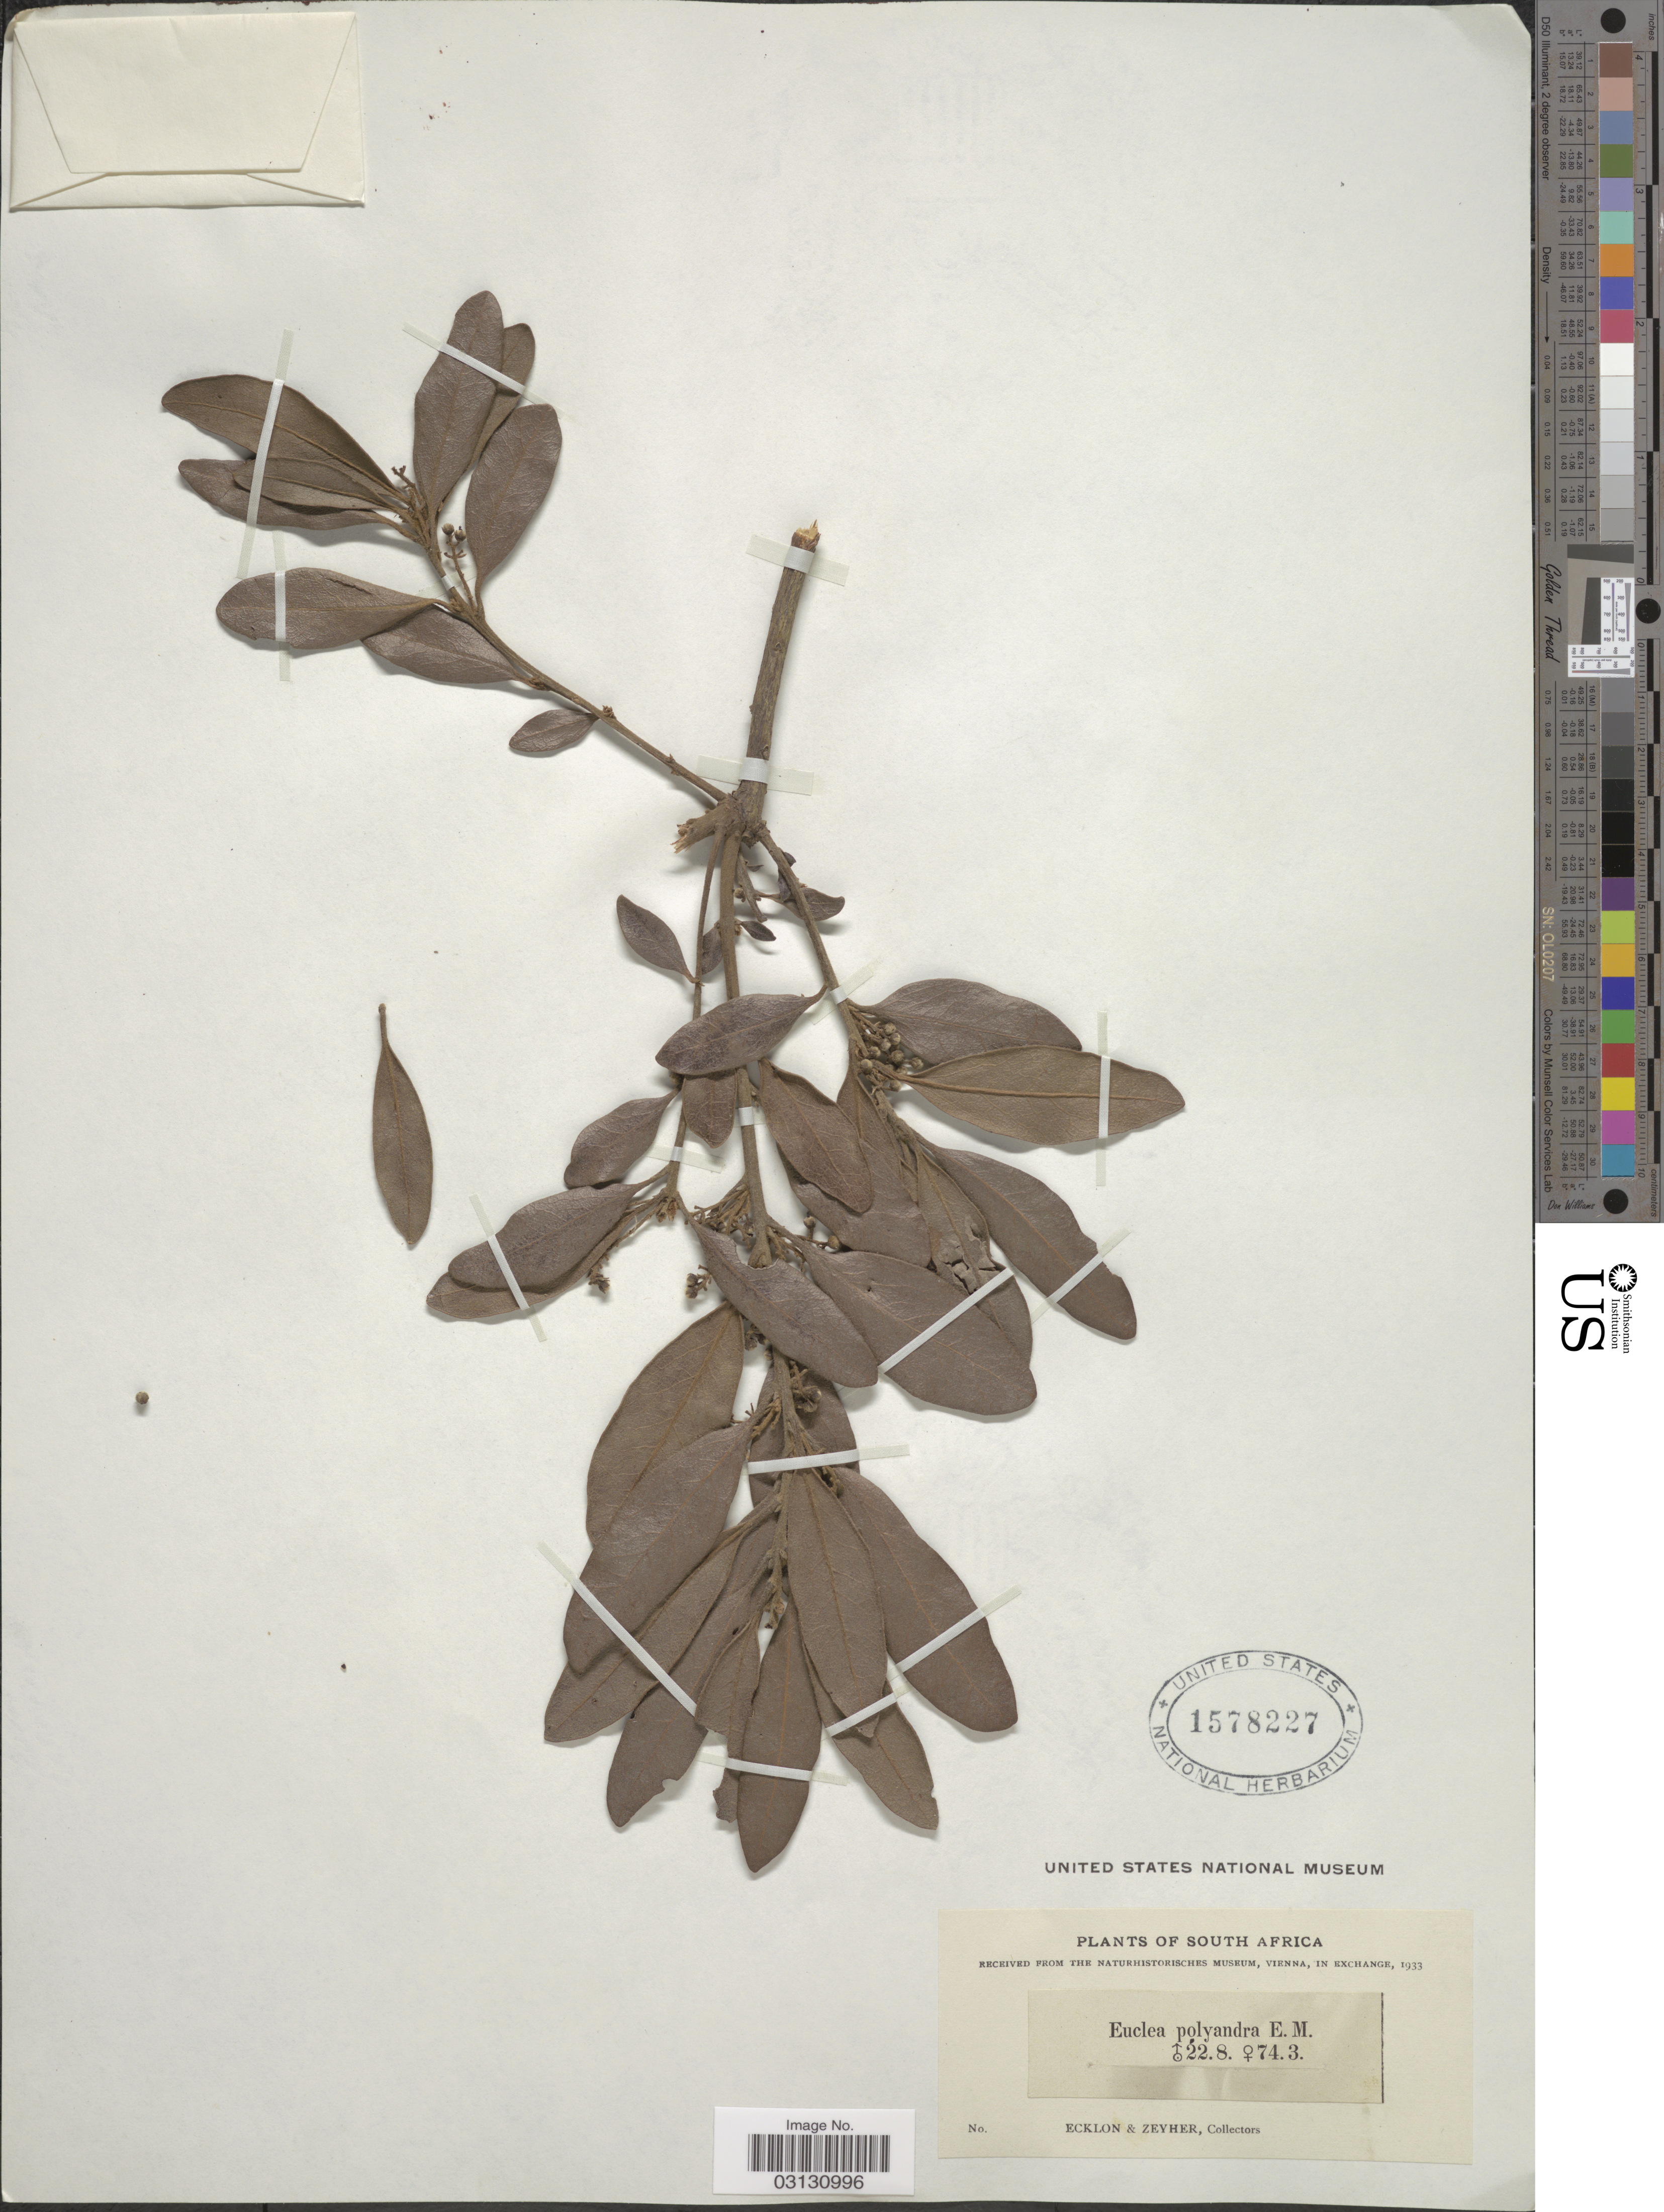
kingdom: Plantae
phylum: Tracheophyta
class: Magnoliopsida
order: Ericales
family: Ebenaceae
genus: Euclea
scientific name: Euclea polyandra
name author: (L. f. ex) E. Mey. ex Hiern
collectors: -. Ecklon & -. Zeyher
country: South Africa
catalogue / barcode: US 1578227